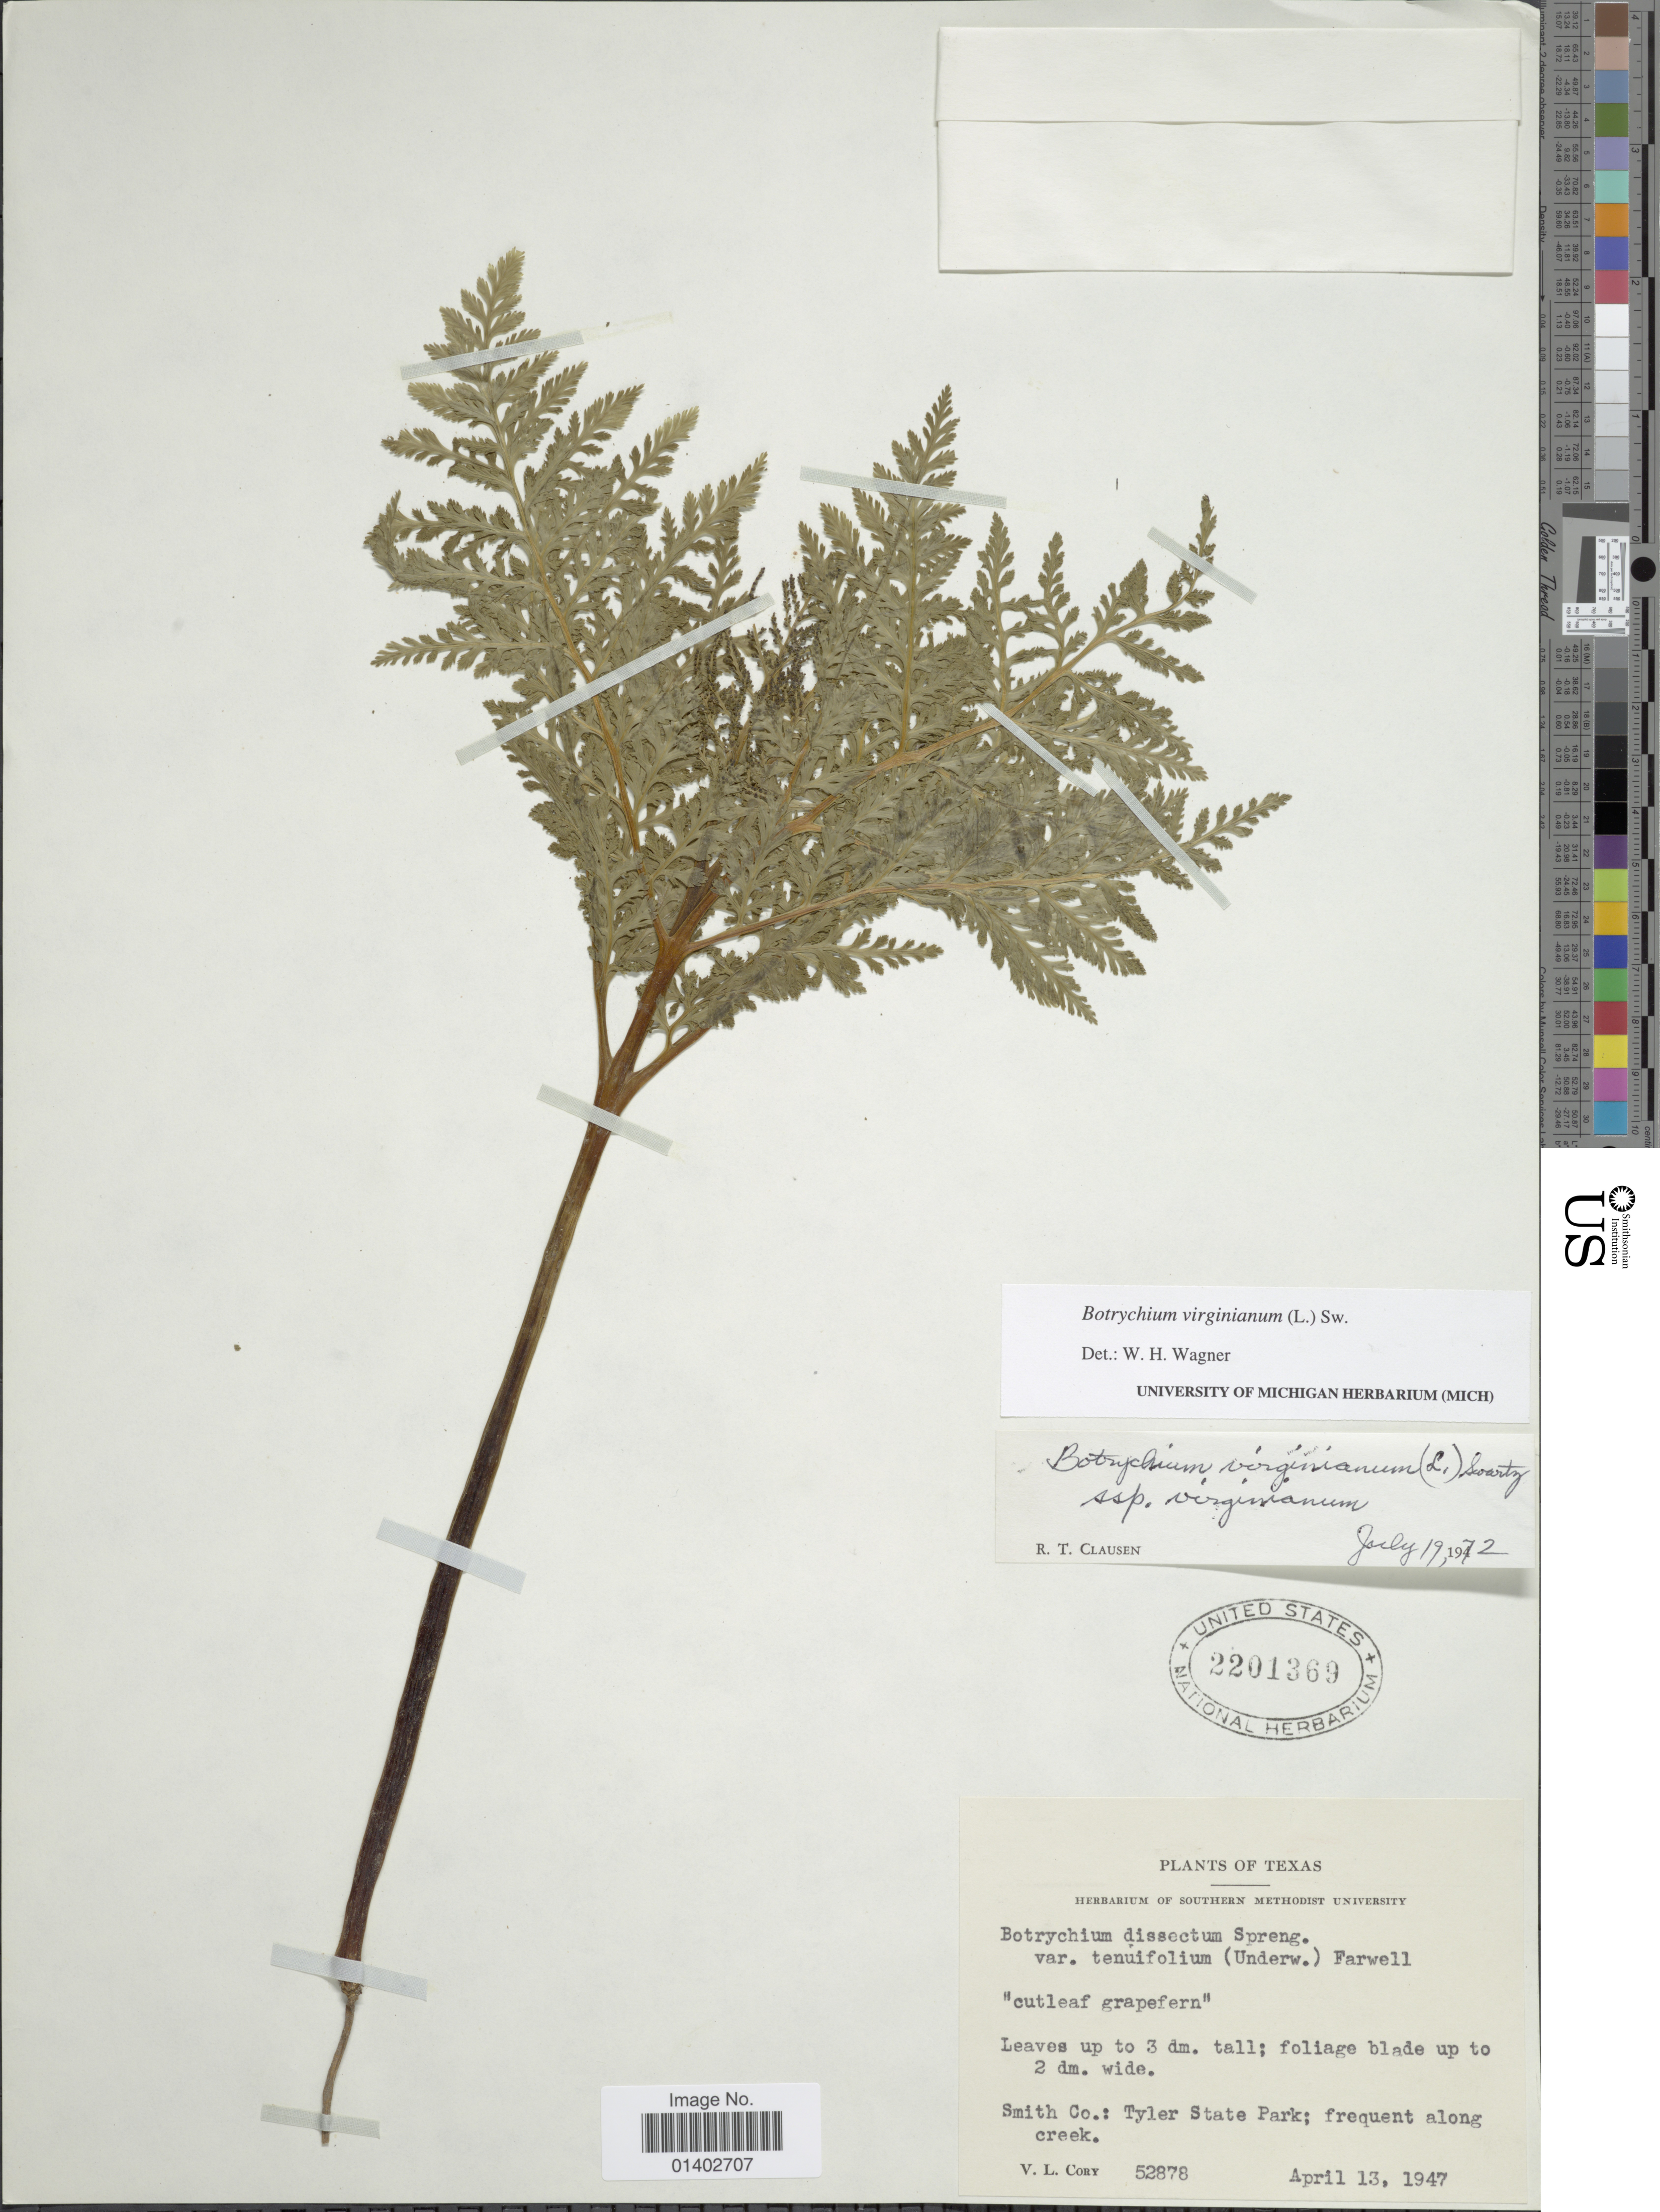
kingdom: Plantae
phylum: Tracheophyta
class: Polypodiopsida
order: Ophioglossales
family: Ophioglossaceae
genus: Botrychium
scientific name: Botrychium virginianum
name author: (L.) Sw.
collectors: V. Cory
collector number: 52878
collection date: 1947-04-13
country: United States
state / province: Texas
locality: Smith Co.: Tyler State Park; frequent along creek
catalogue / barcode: US 2201369